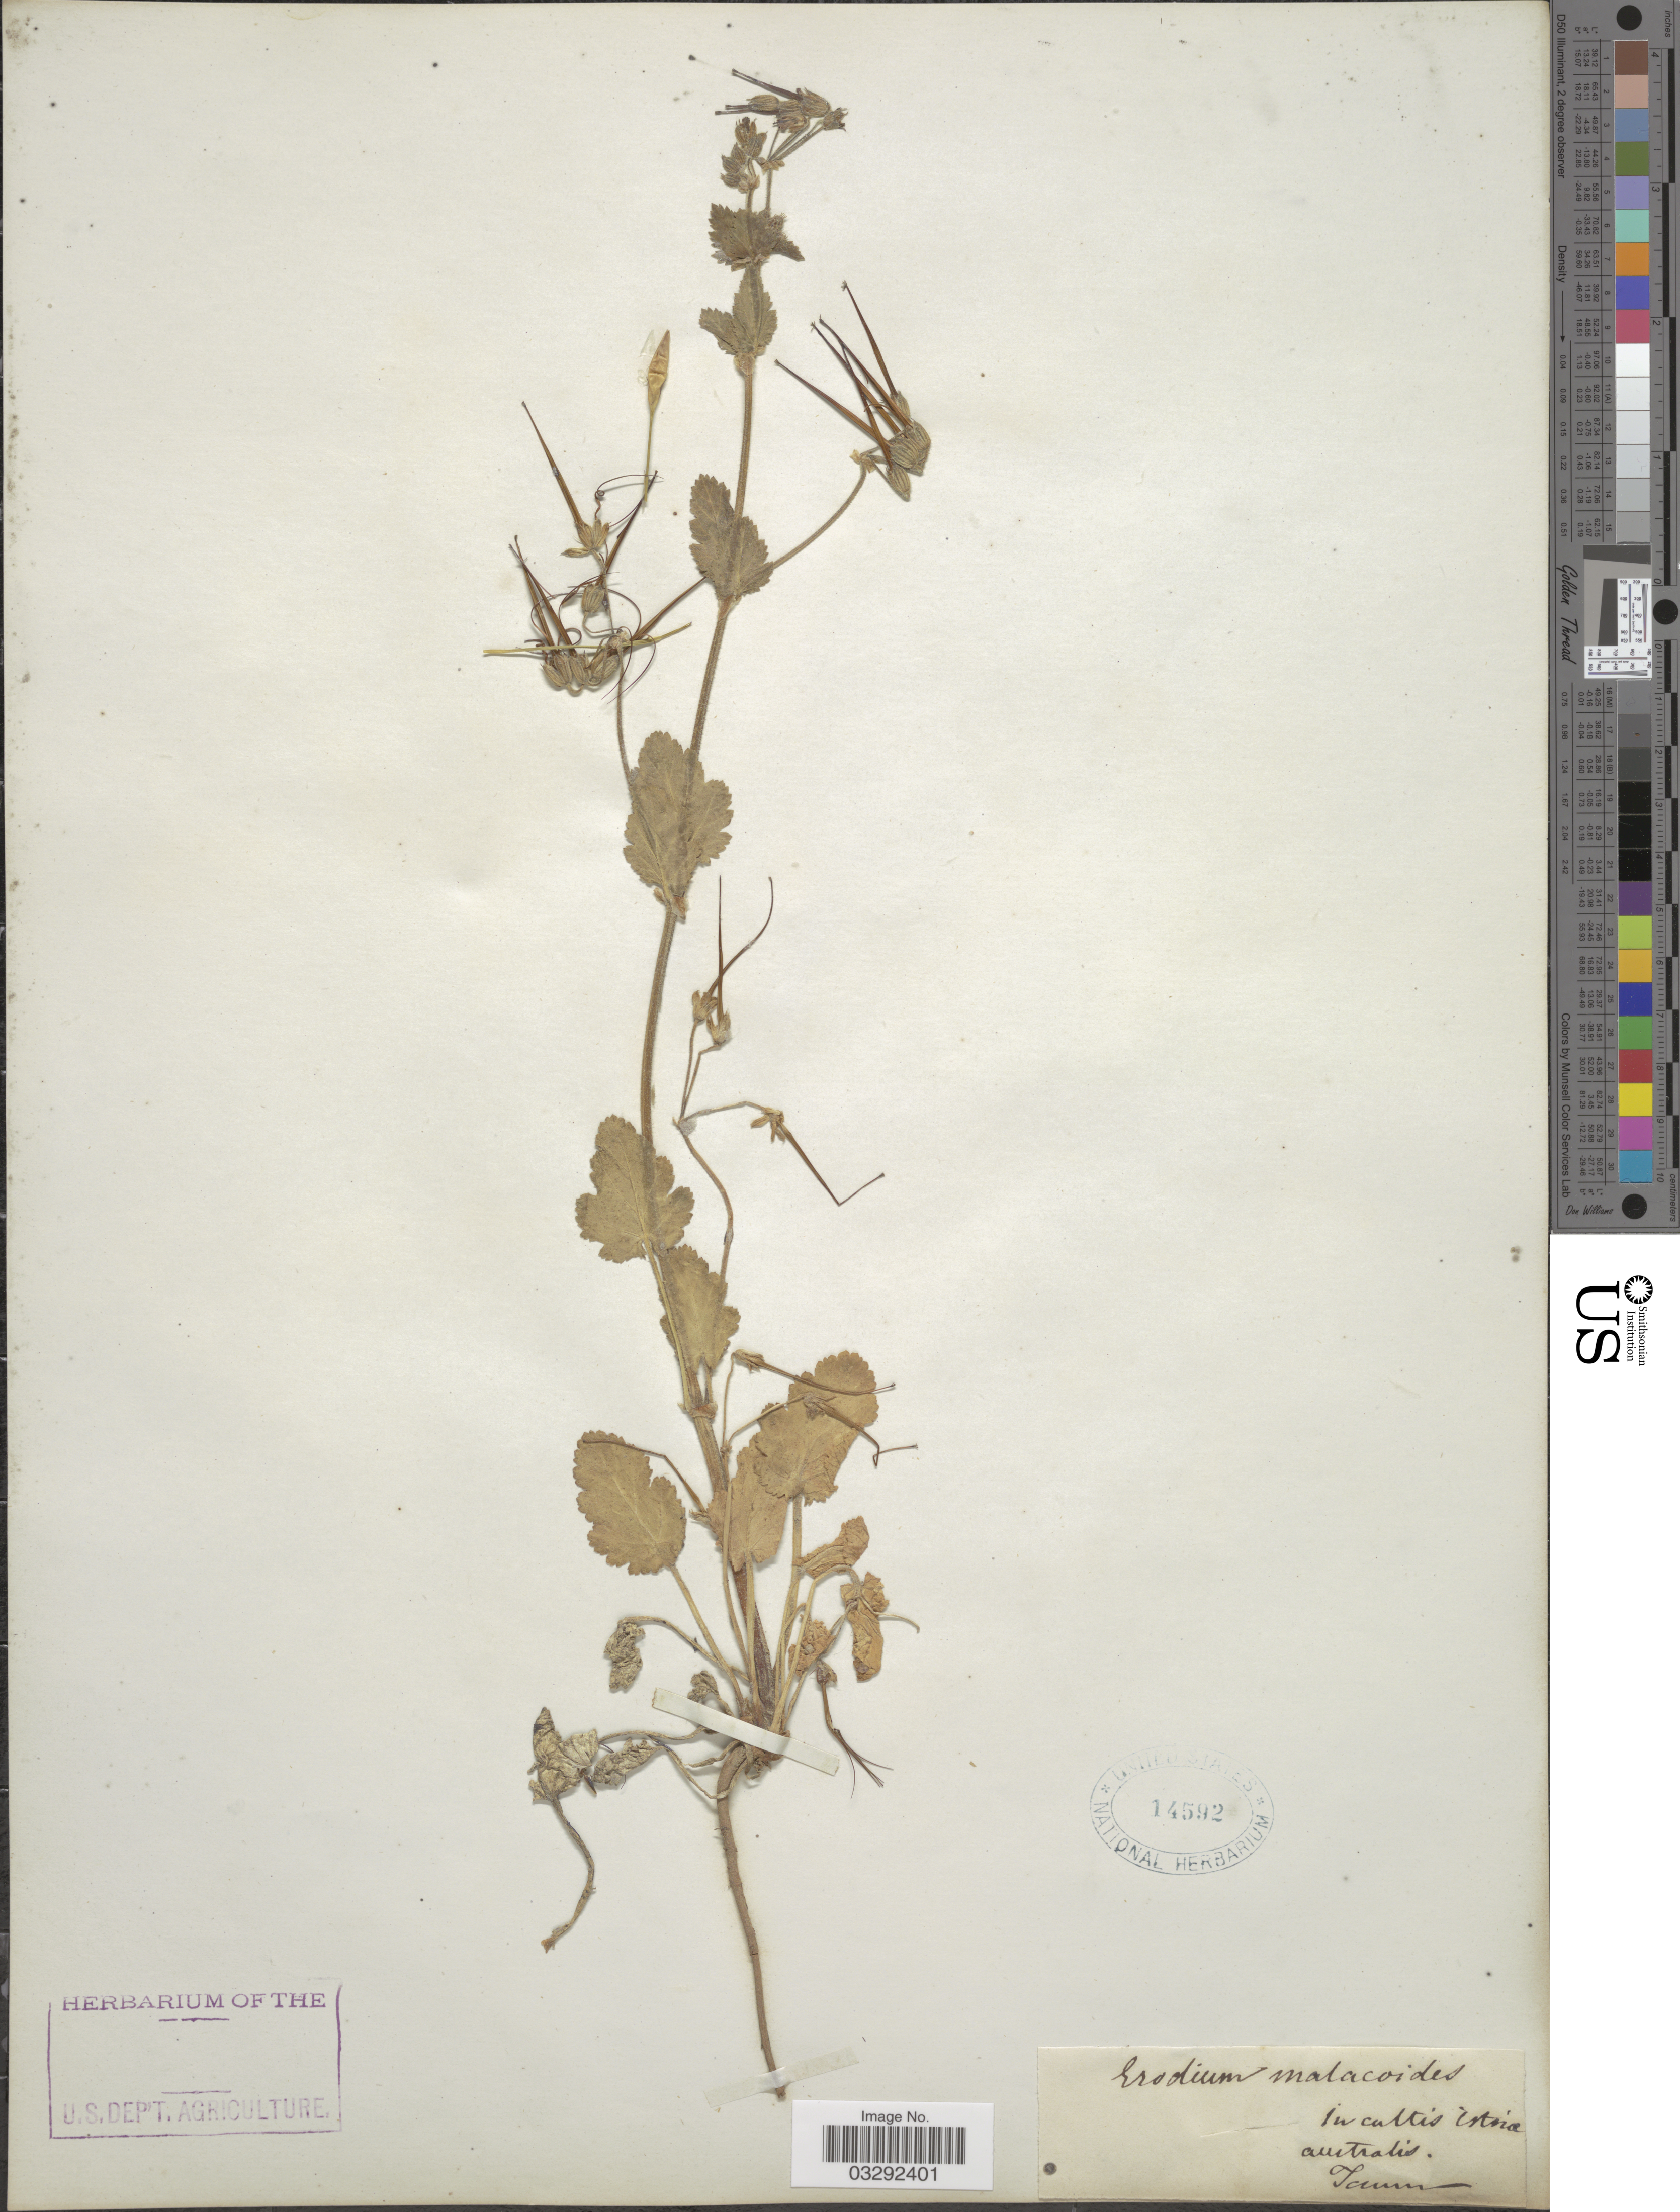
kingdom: Plantae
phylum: Tracheophyta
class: Magnoliopsida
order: Geraniales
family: Geraniaceae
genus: Erodium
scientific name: Erodium malacoides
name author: (L.) L'Hér.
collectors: Temu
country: Croatia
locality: In cultis Istria australis.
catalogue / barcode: US 14592